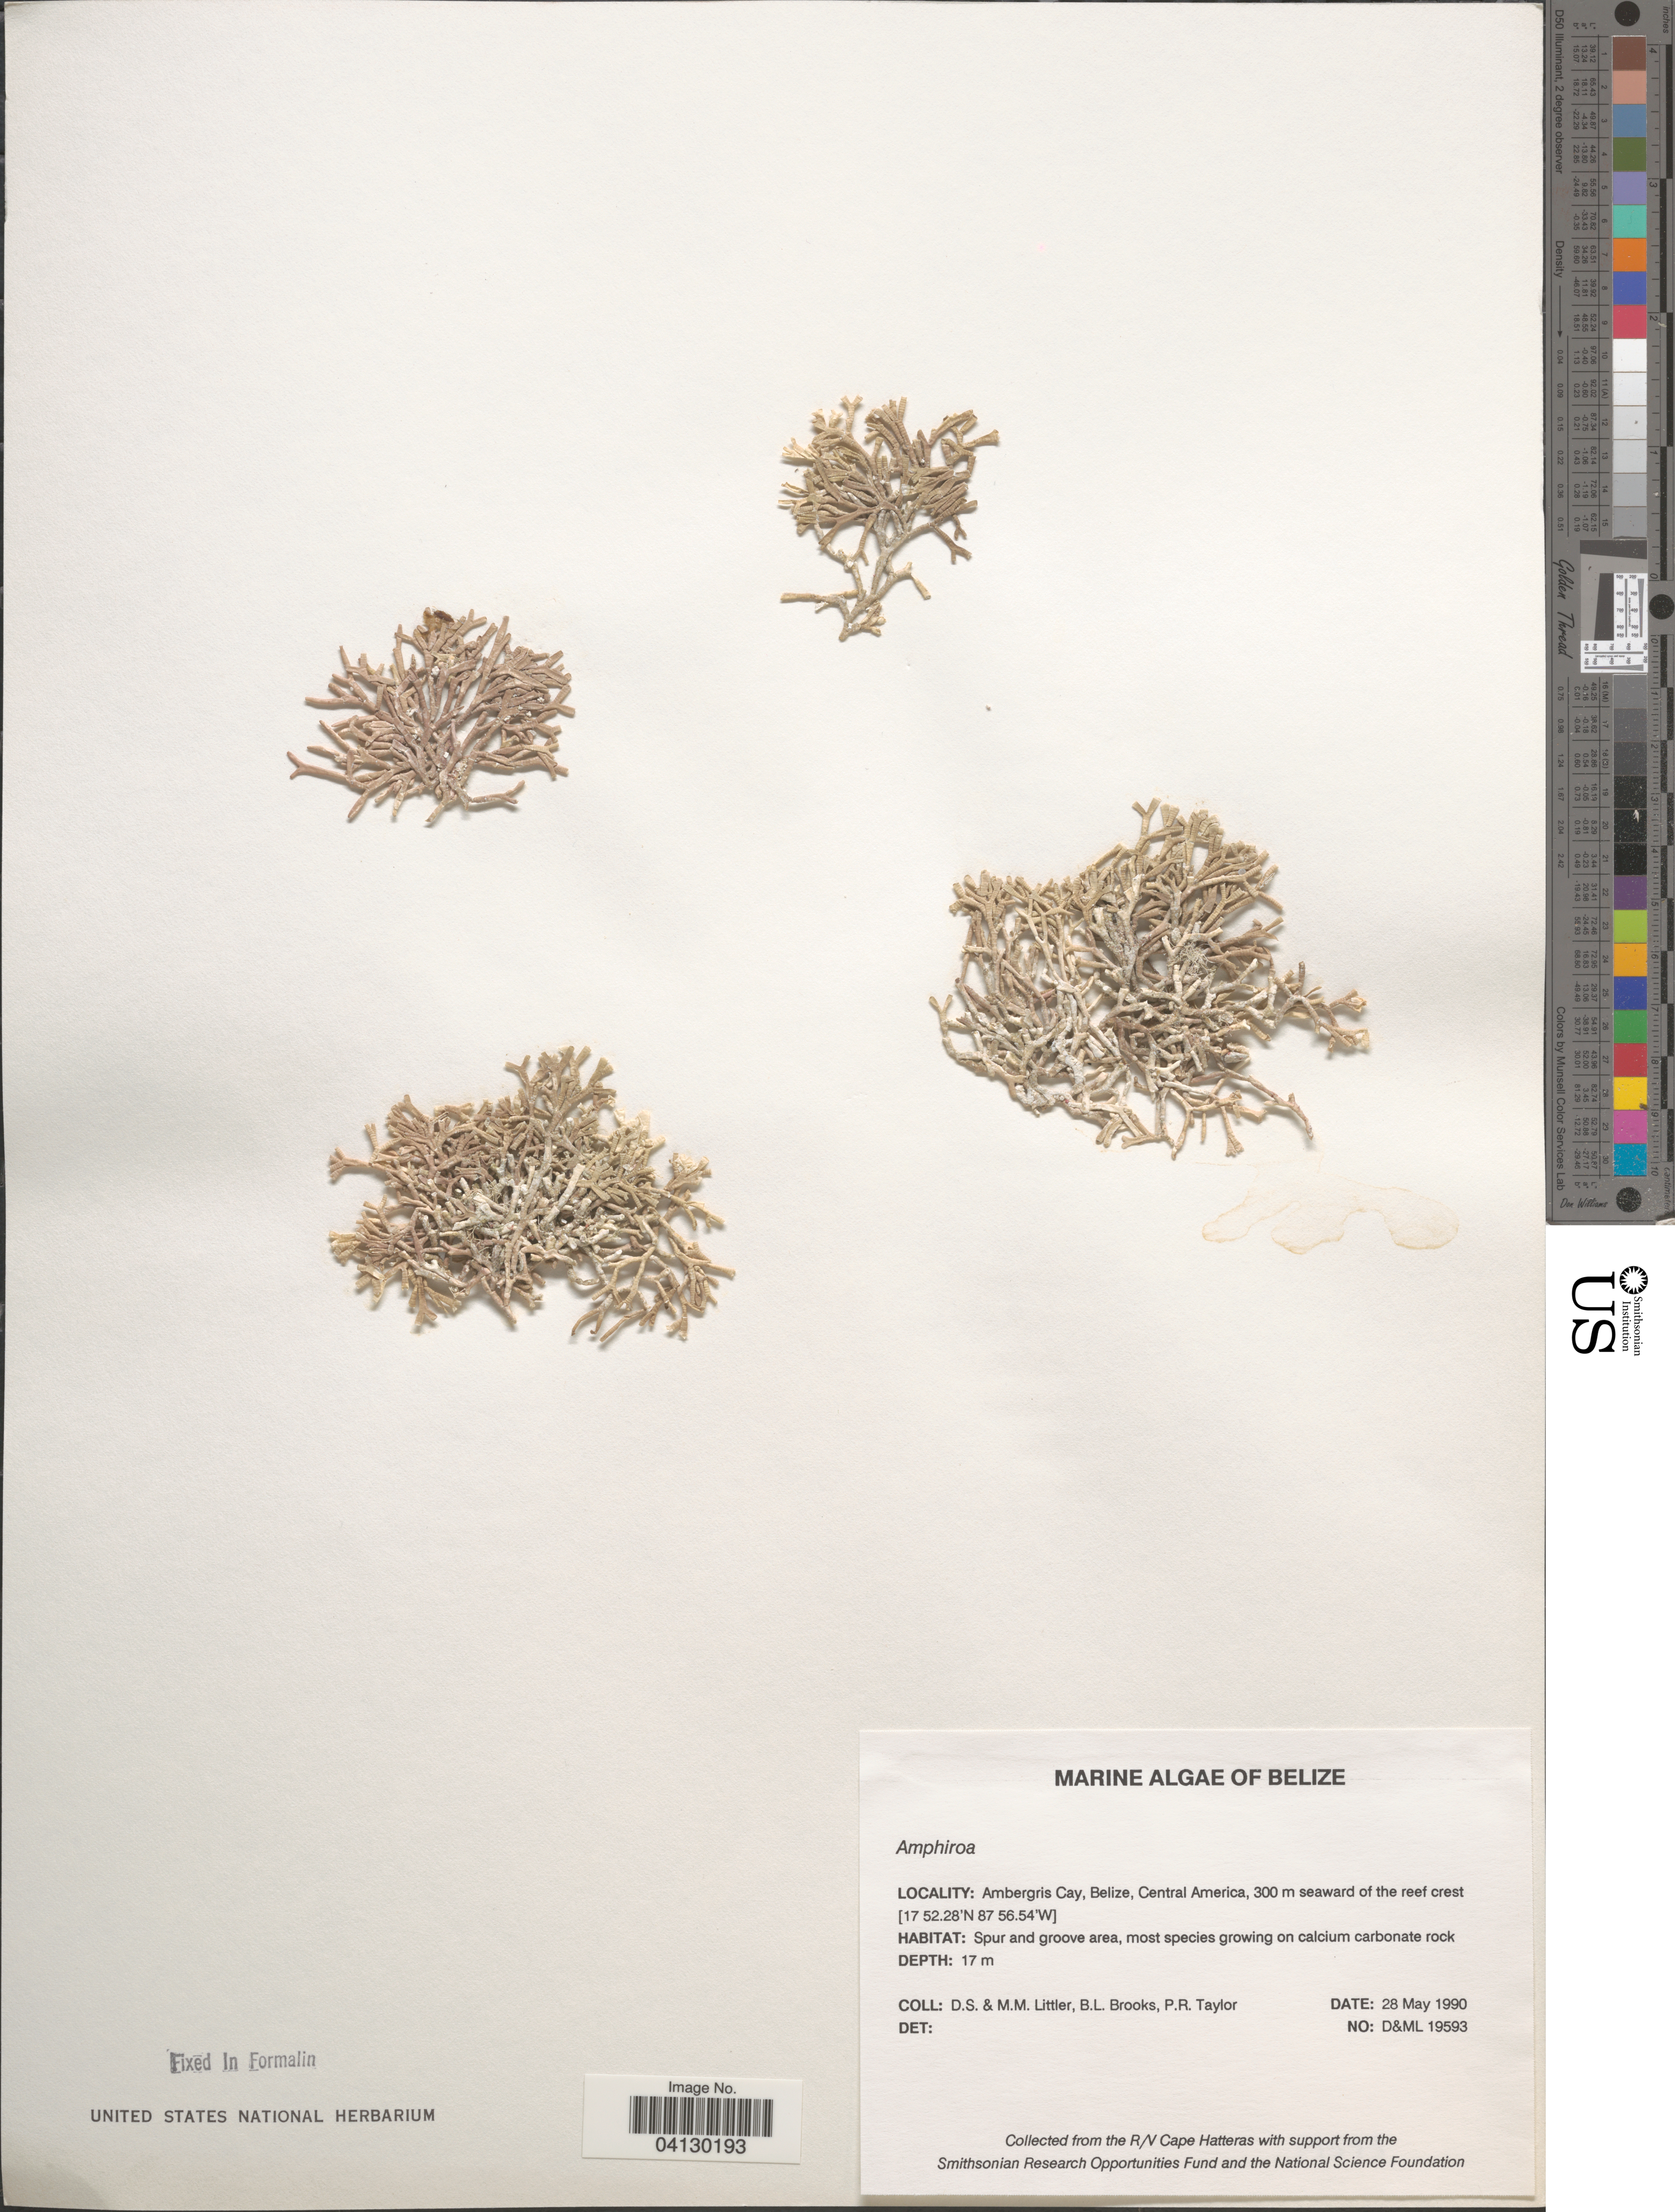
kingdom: Plantae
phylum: Rhodophyta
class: Florideophyceae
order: Nemaliales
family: Galaxauraceae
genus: Galaxaura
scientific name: Galaxaura sp.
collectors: D. S. Littler, B. Brooks & P. R. Taylor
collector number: D&ML19593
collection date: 1990-05-28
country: Belize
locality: Ambergris Cay, 300 m seaward of the reef crest.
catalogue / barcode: US 328594